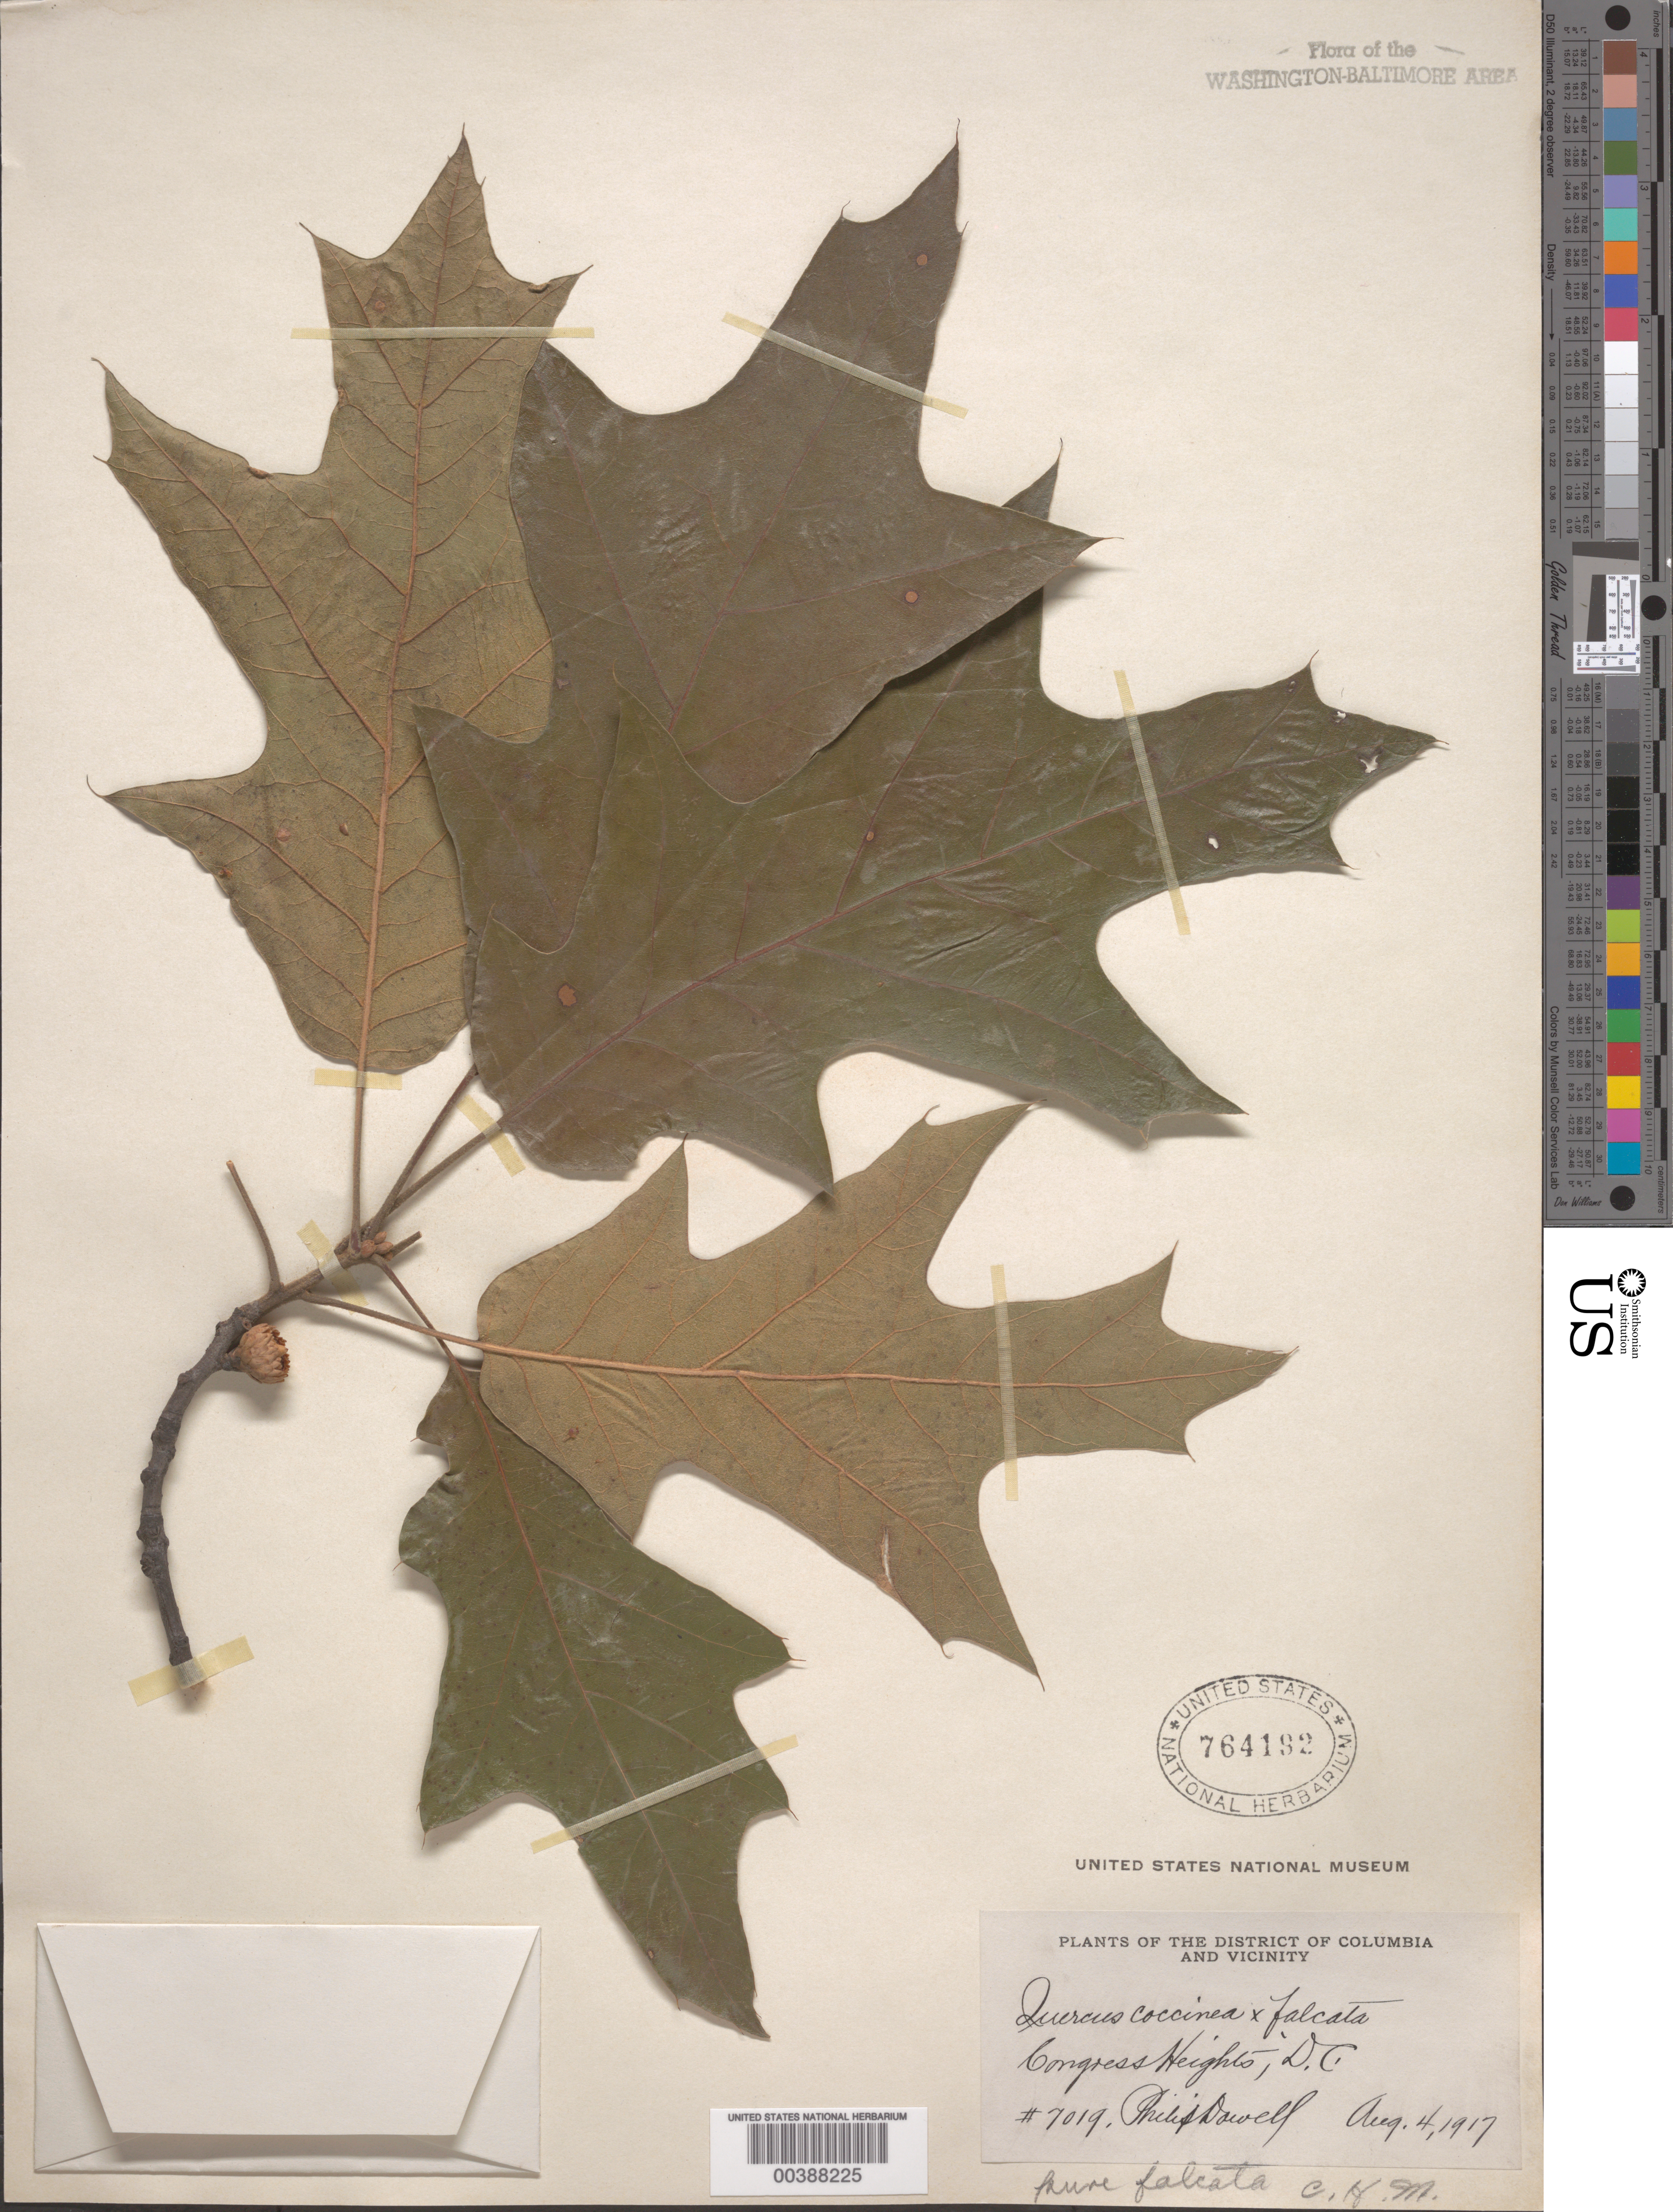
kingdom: Plantae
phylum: Tracheophyta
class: Magnoliopsida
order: Fagales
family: Fagaceae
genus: Quercus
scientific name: Quercus coccinea x Q. falcata Michx.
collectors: P. Dowell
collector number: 7019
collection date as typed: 04 Aug 1917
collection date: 1917-08-04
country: United States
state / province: District of Columbia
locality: Congress Heights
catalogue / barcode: US 764192